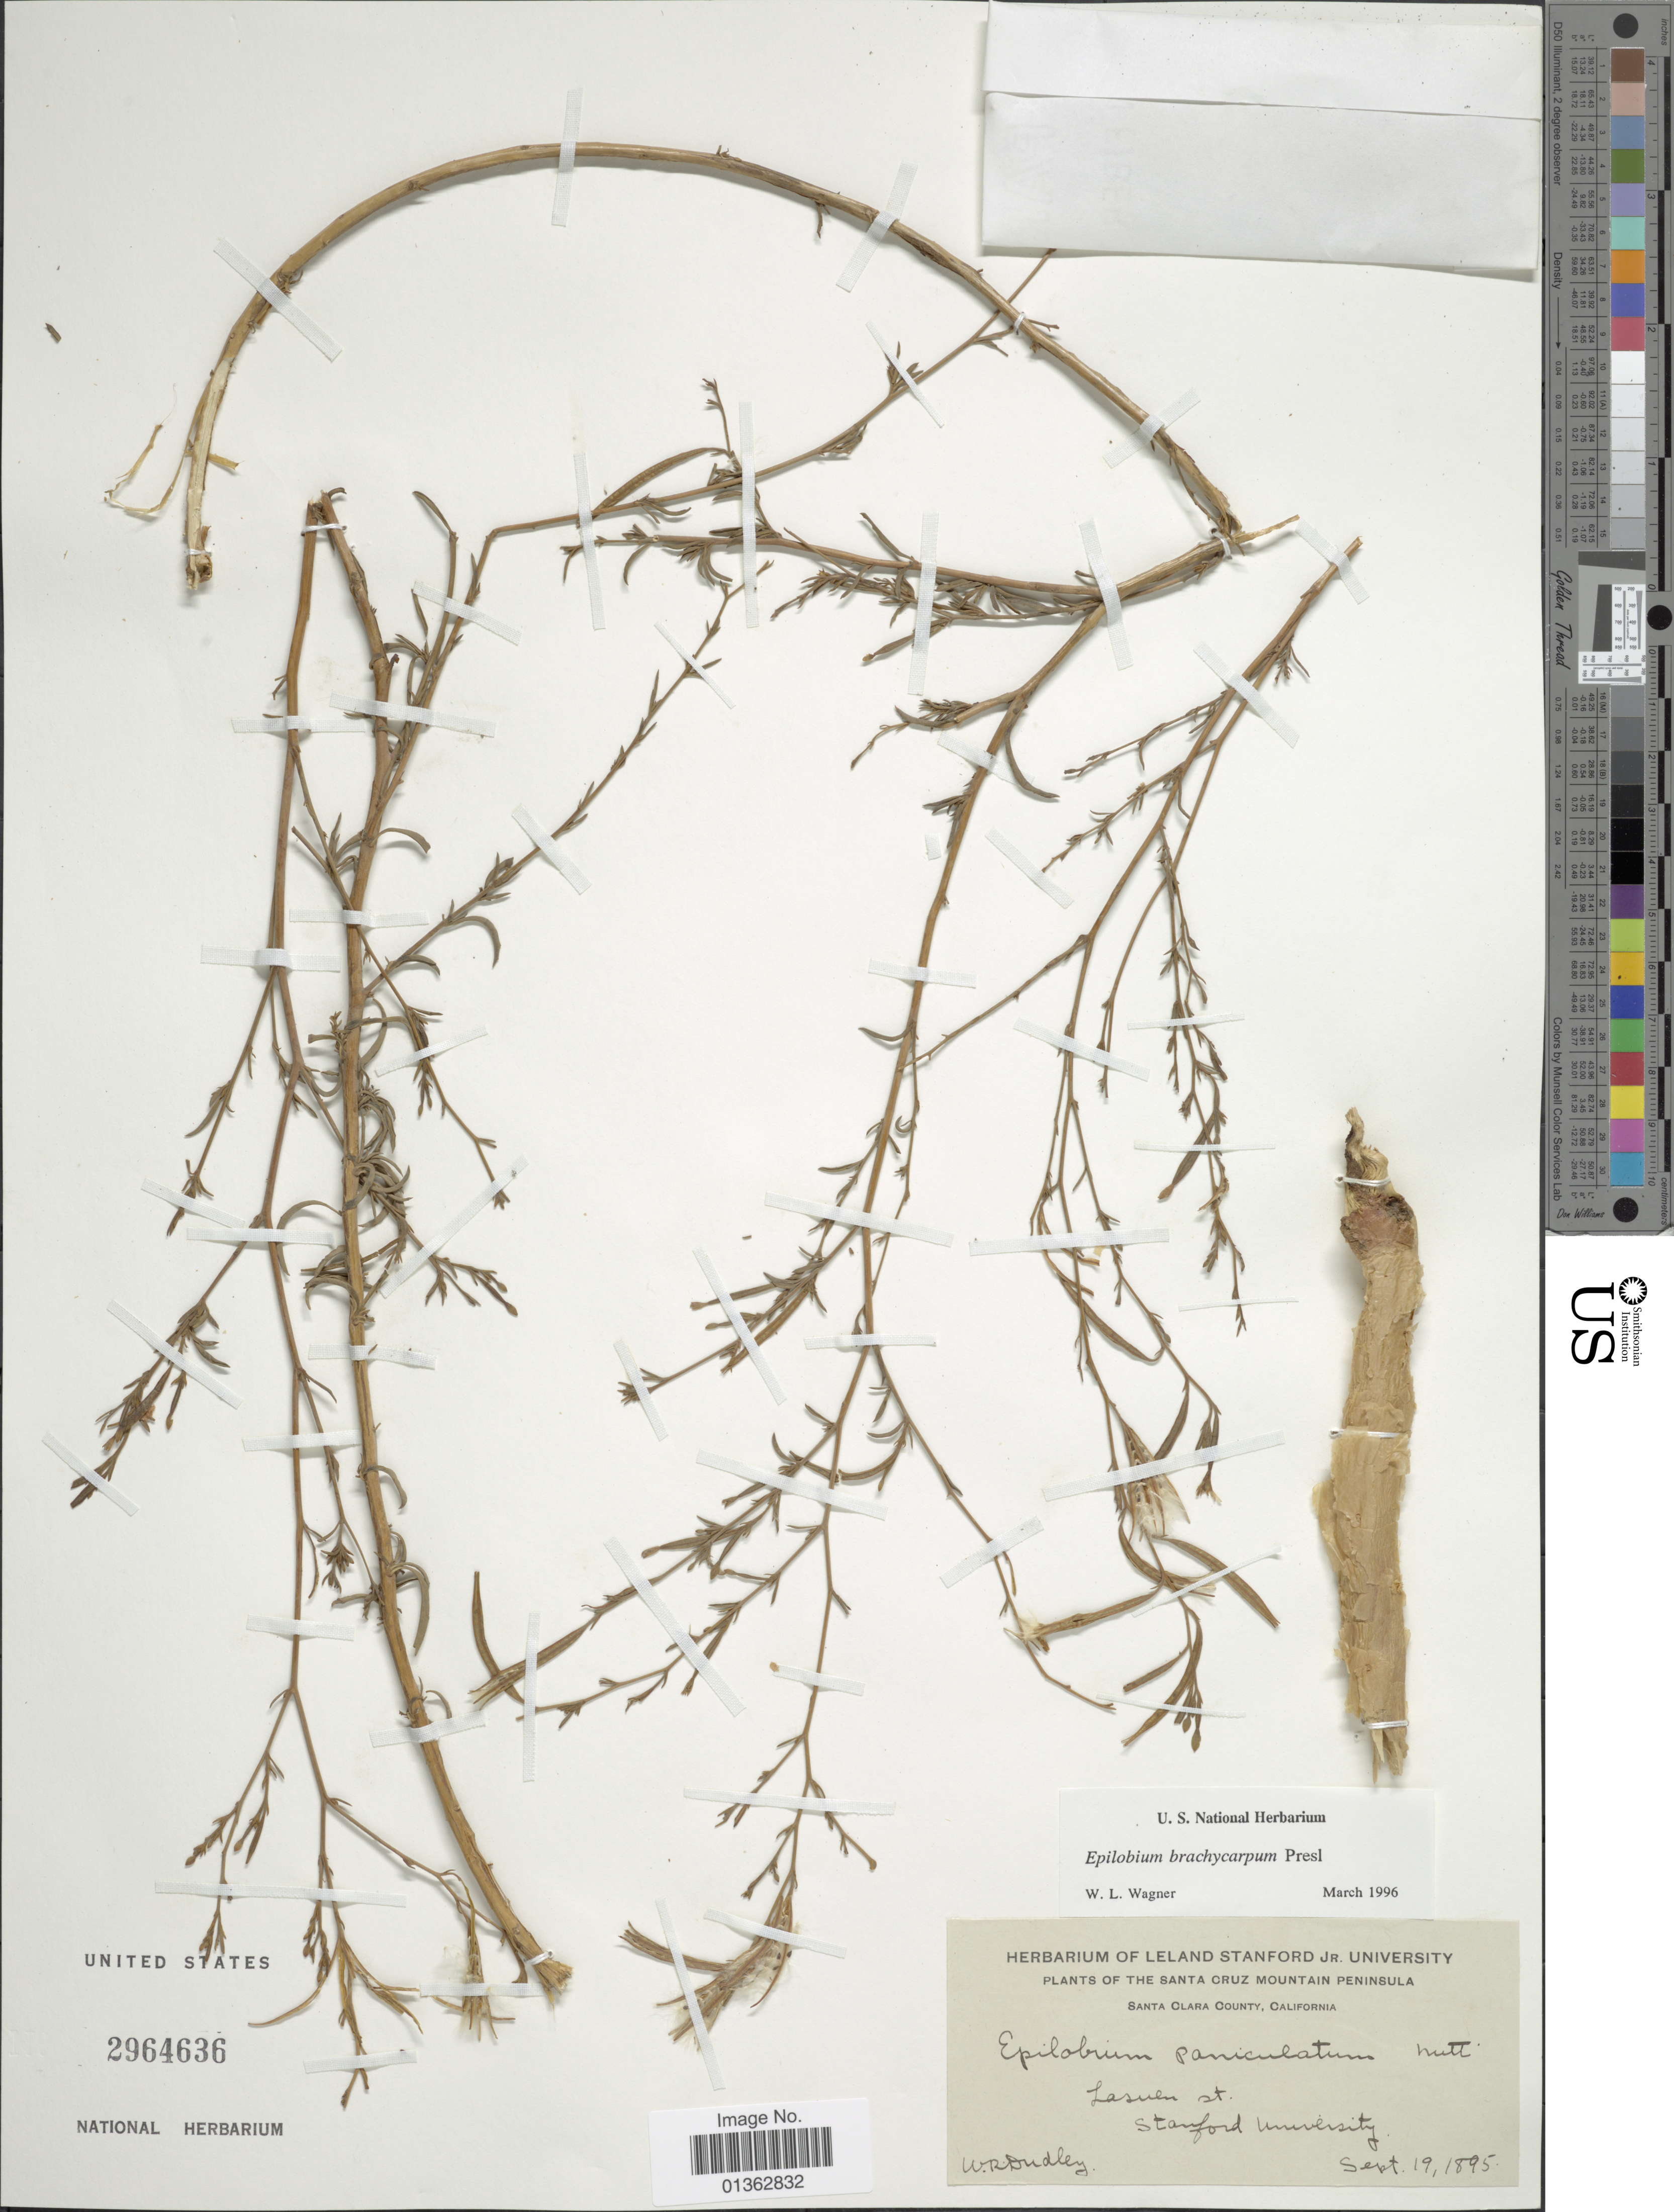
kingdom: Plantae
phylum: Tracheophyta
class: Magnoliopsida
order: Myrtales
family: Onagraceae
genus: Epilobium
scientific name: Epilobium brachycarpum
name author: C. Presl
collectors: W. Dudley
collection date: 1895-09-19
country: United States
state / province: California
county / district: Santa Clara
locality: Santa Cruz Mountain Peninsula. Santa Clara County. Lasuen st. Stanford University.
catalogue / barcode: US 2964636